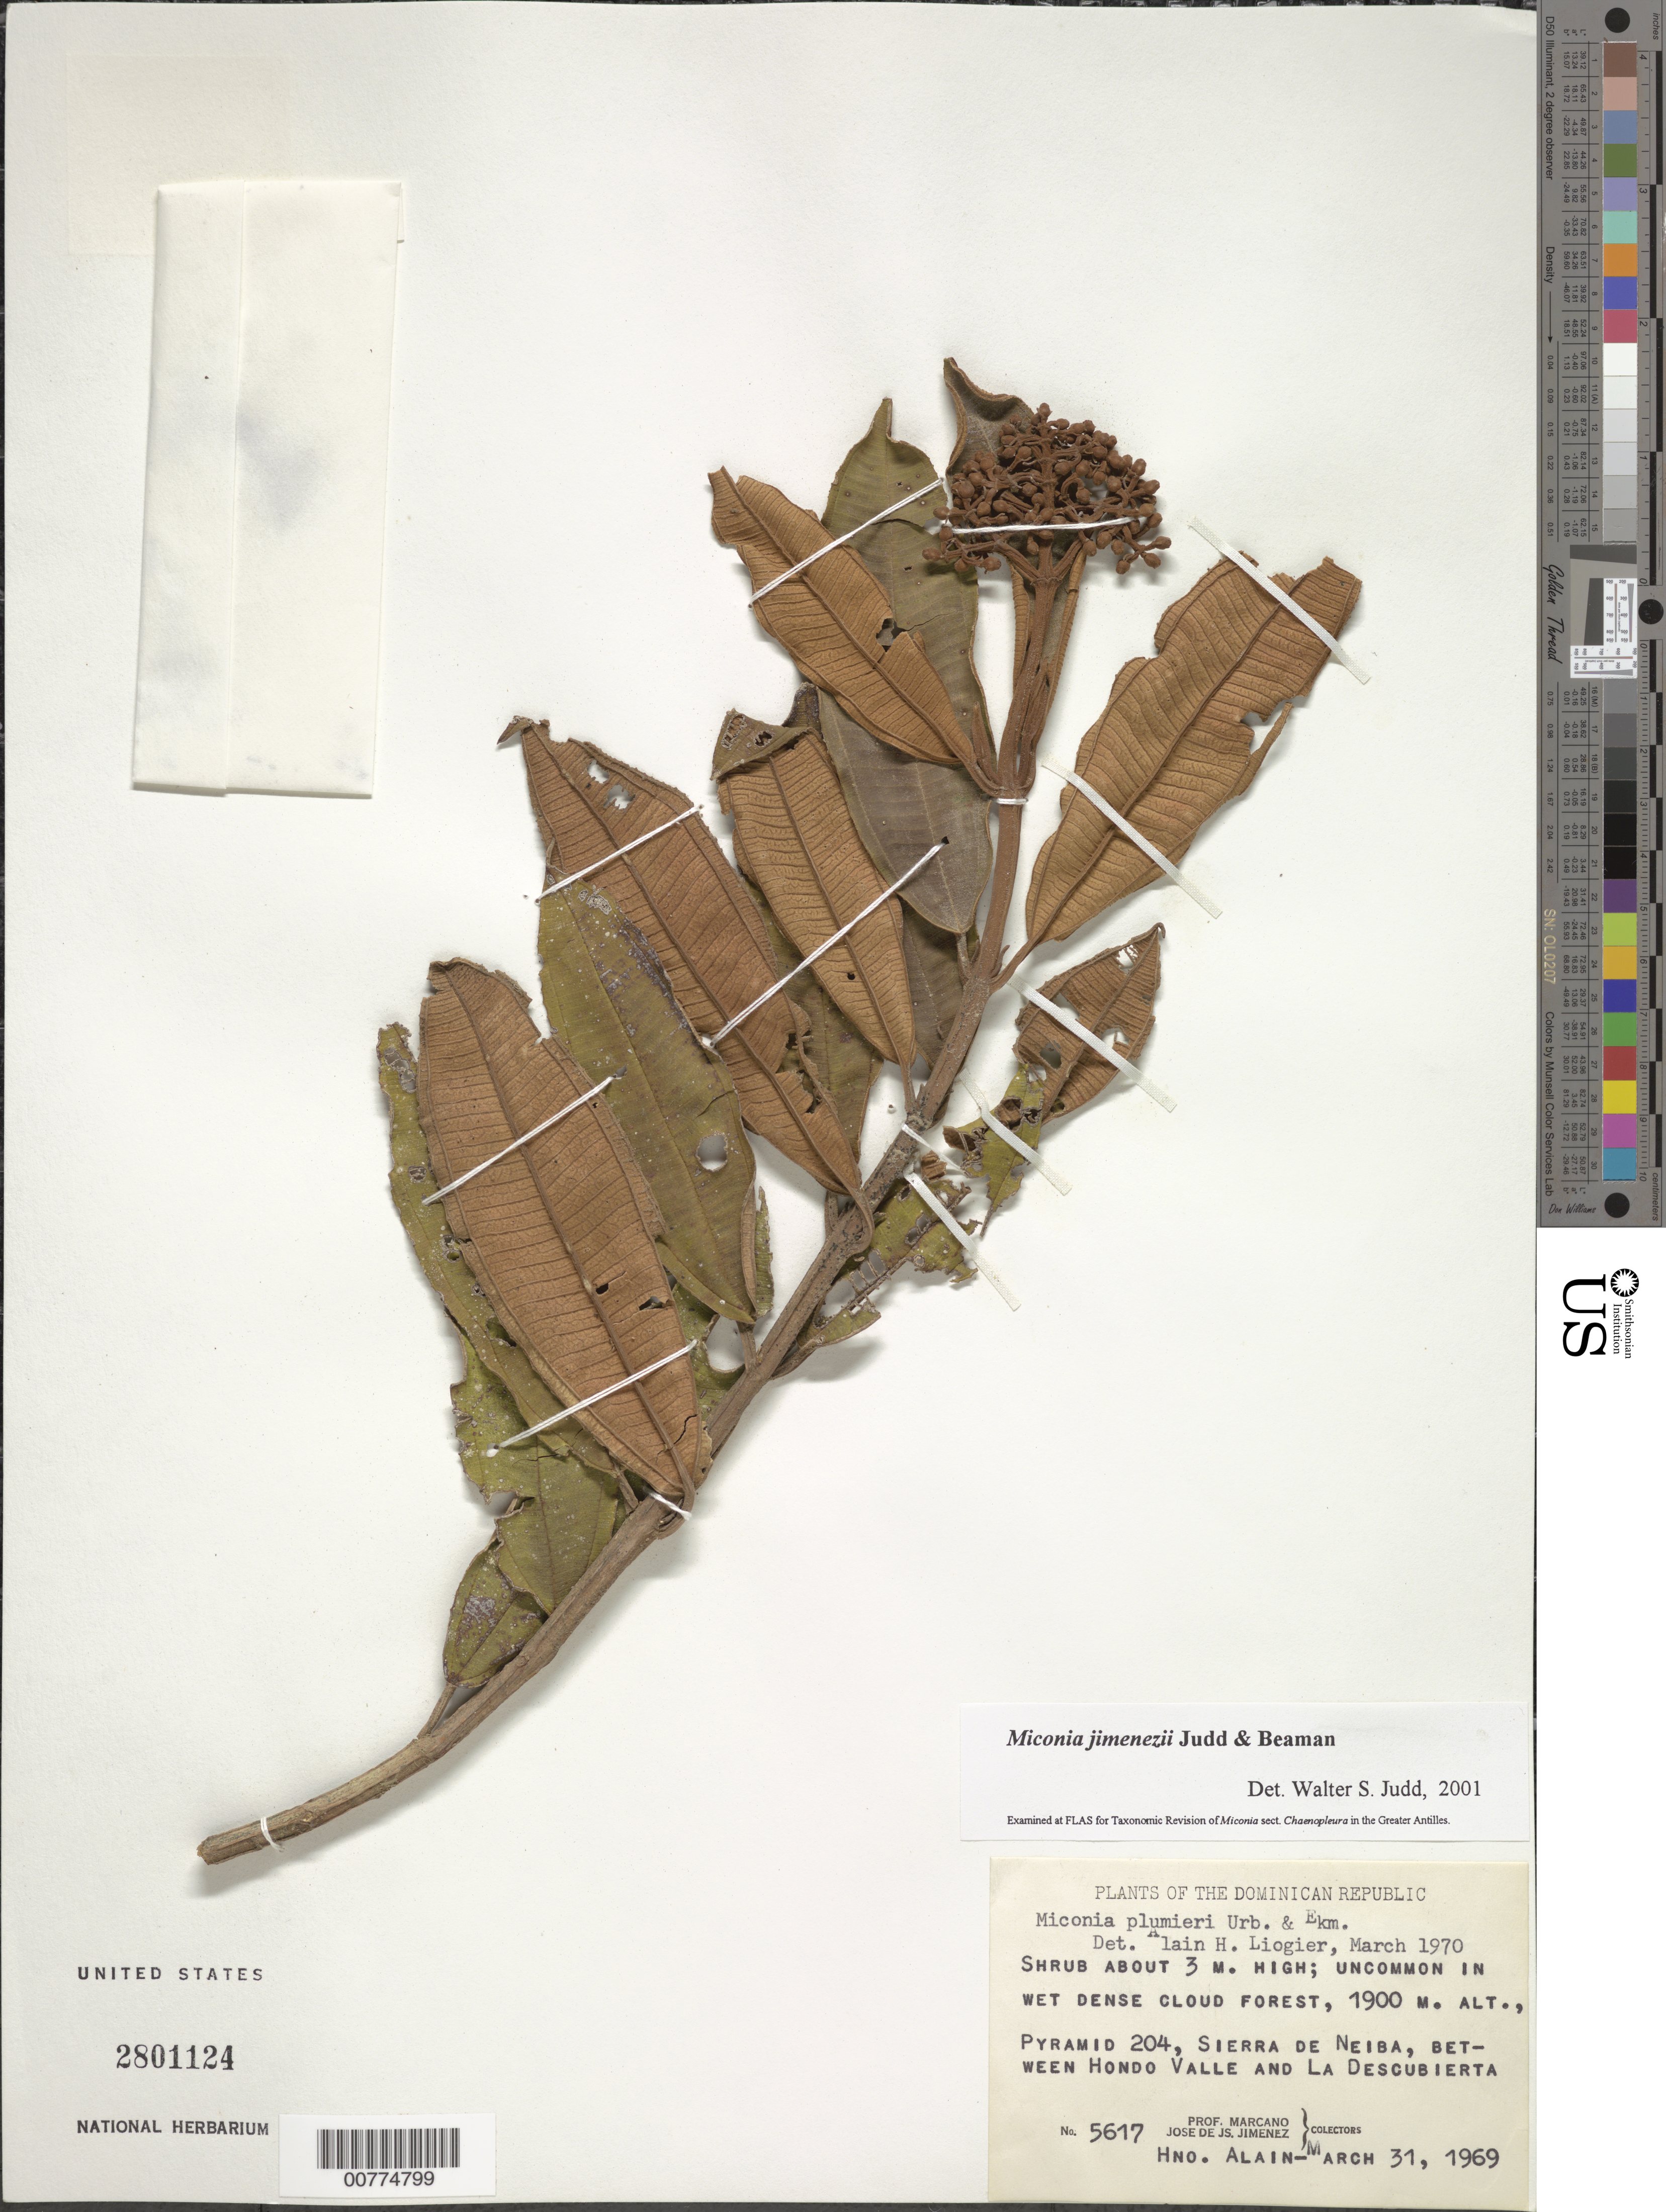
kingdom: Plantae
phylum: Tracheophyta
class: Magnoliopsida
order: Myrtales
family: Melastomataceae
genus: Miconia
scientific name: Miconia jimenezii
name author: Judd & R.S. Beaman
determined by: Judd, Walter S.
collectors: A. H. Liogier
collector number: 5617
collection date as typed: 31 Mar 1969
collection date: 1969-03-31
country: Dominican Republic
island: Hispaniola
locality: Pyramid 204, Sierra de Neiba, between Hondo Valle and La Descubierta.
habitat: Wet dense cloud forest.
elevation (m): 1900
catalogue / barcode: US 2801124